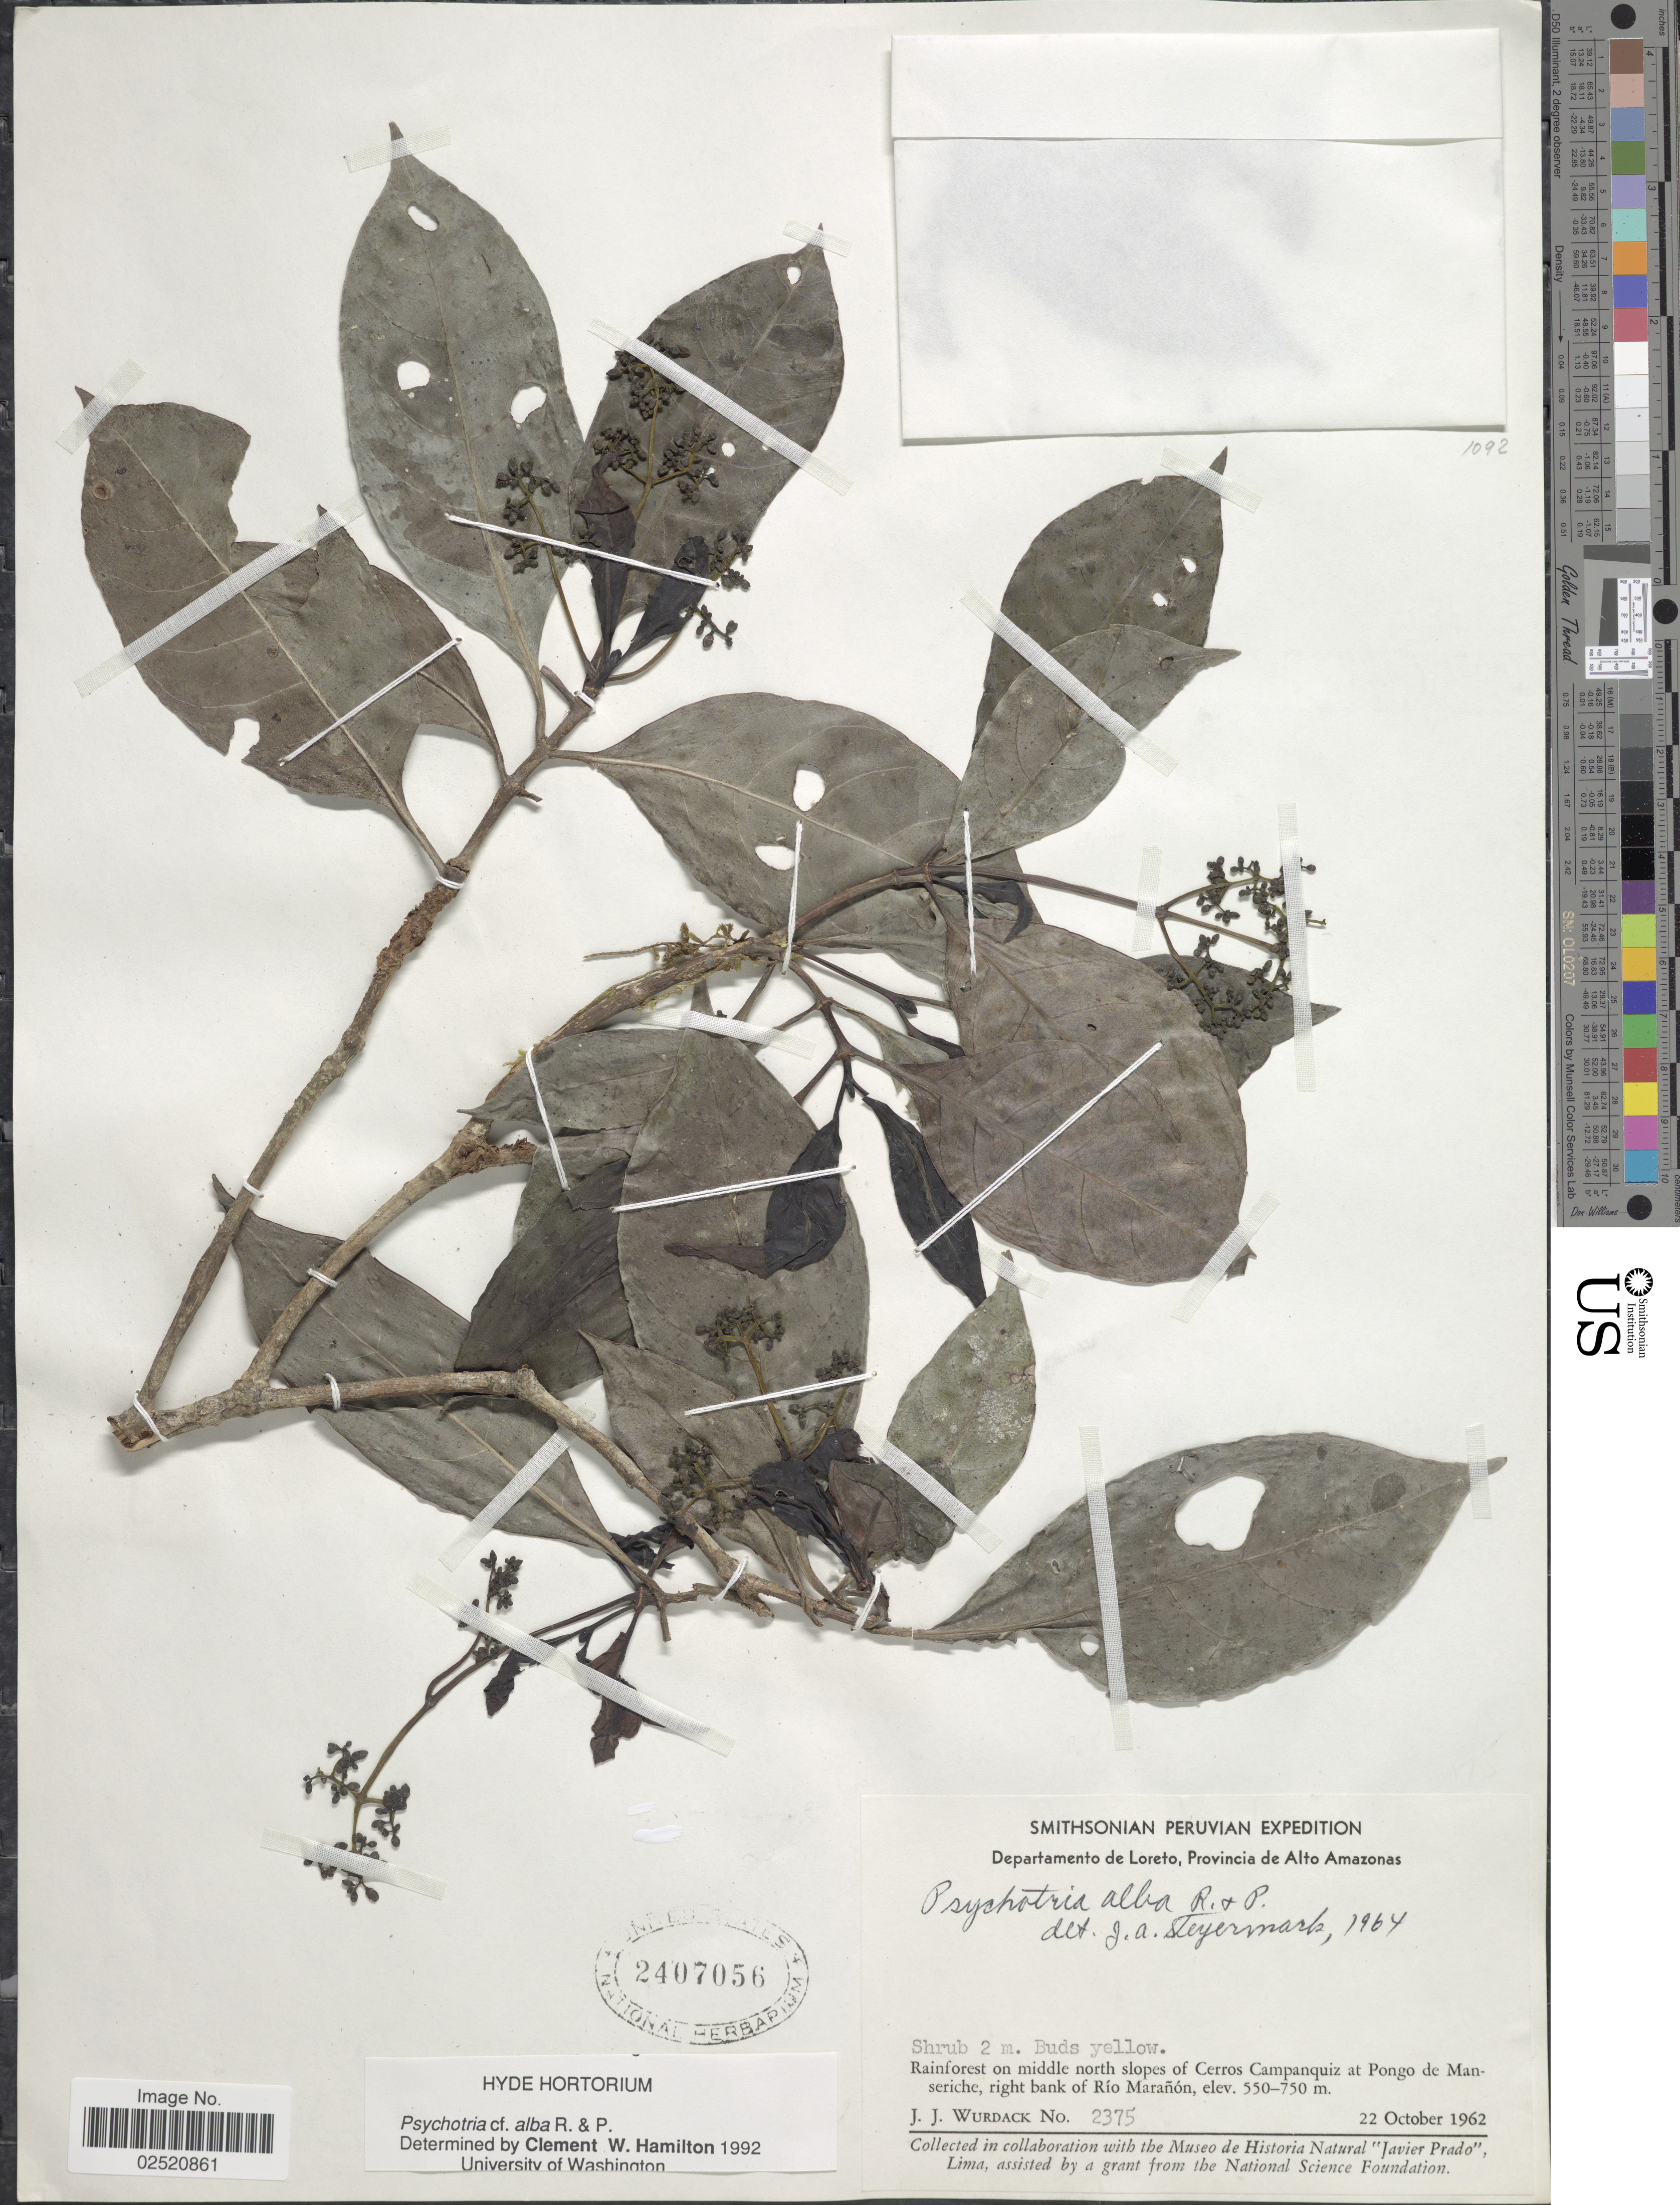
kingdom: Plantae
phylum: Tracheophyta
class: Magnoliopsida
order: Gentianales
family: Rubiaceae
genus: Psychotria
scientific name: Psychotria alba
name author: Ruiz & Pav.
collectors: J. J. Wurdack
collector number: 2375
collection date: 1962-10-22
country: Peru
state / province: Loreto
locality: Provincia de Alto Amazonas, Rainforest on middle north slopes of Cerros Campanquiz at Pongo de Manseriche, right bank of Rio Maranon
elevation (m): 550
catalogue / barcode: US 2407056